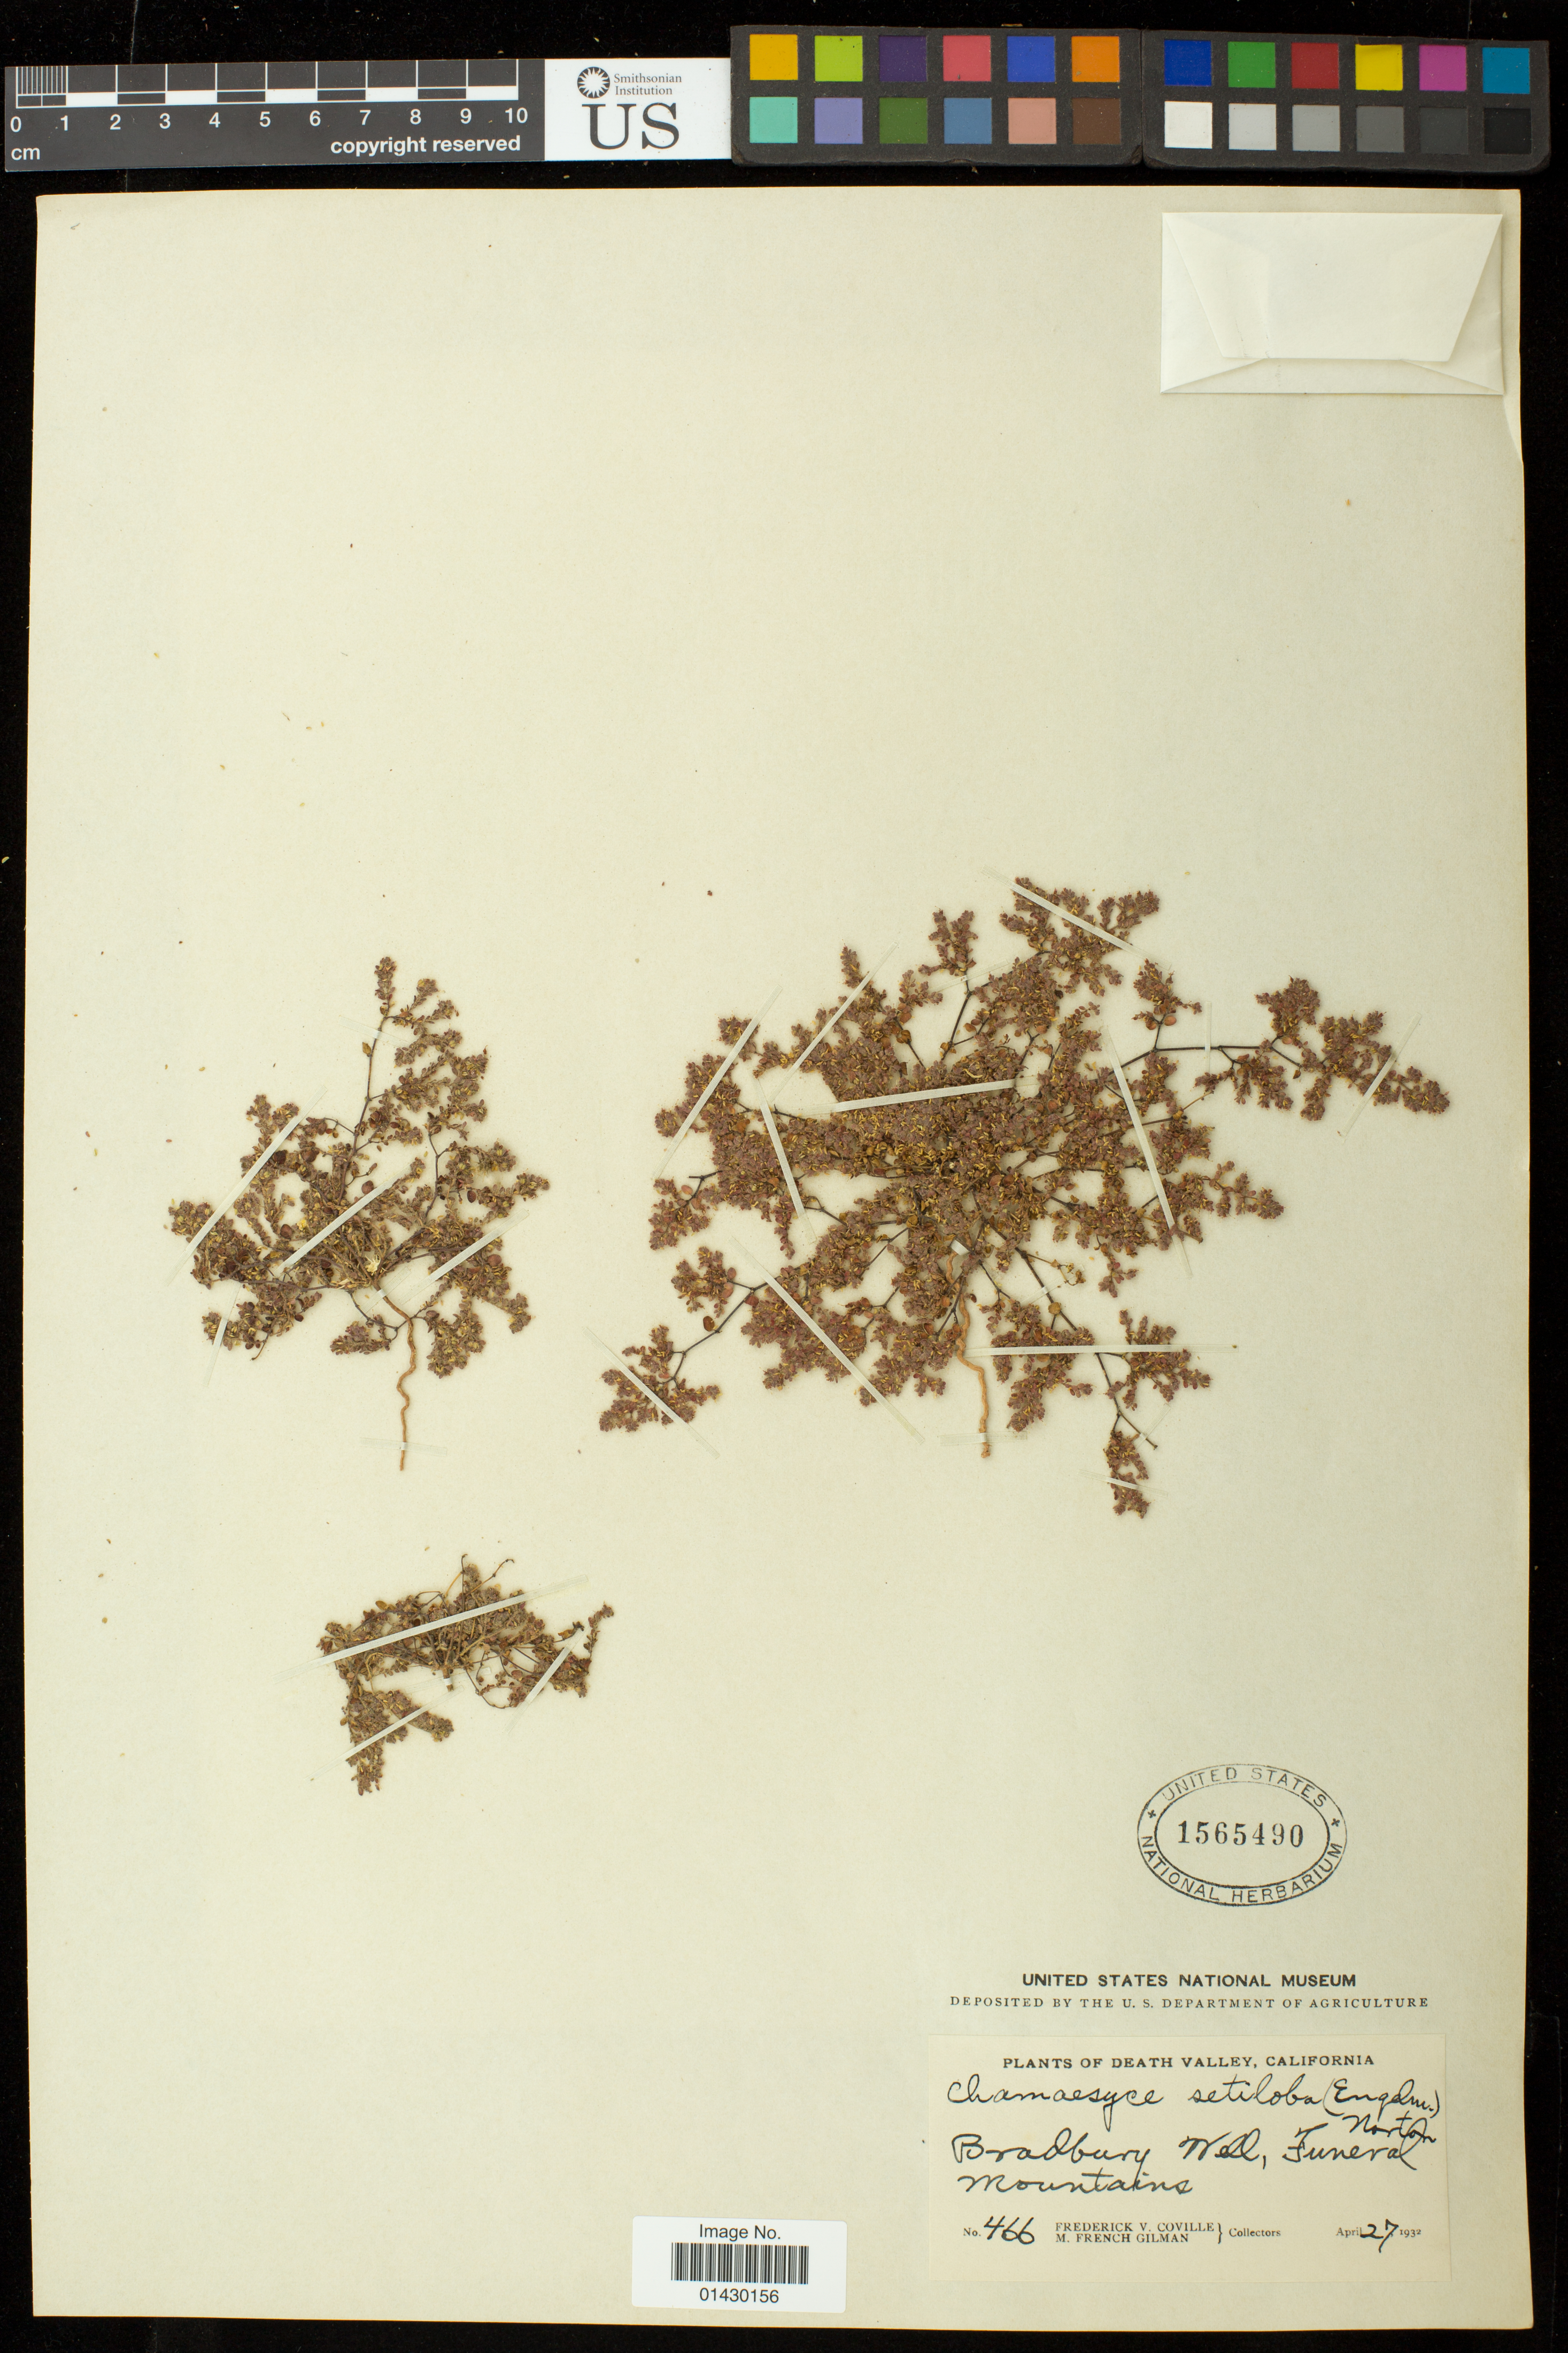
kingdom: Plantae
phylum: Tracheophyta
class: Magnoliopsida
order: Malpighiales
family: Euphorbiaceae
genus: Euphorbia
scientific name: Euphorbia setiloba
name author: Engelm.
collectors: F. V. Coville & M. F. Gilman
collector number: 466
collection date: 1932-04-27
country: United States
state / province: California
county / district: Inyo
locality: Bradbury Well, Funeral Mountains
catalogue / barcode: US 1565490